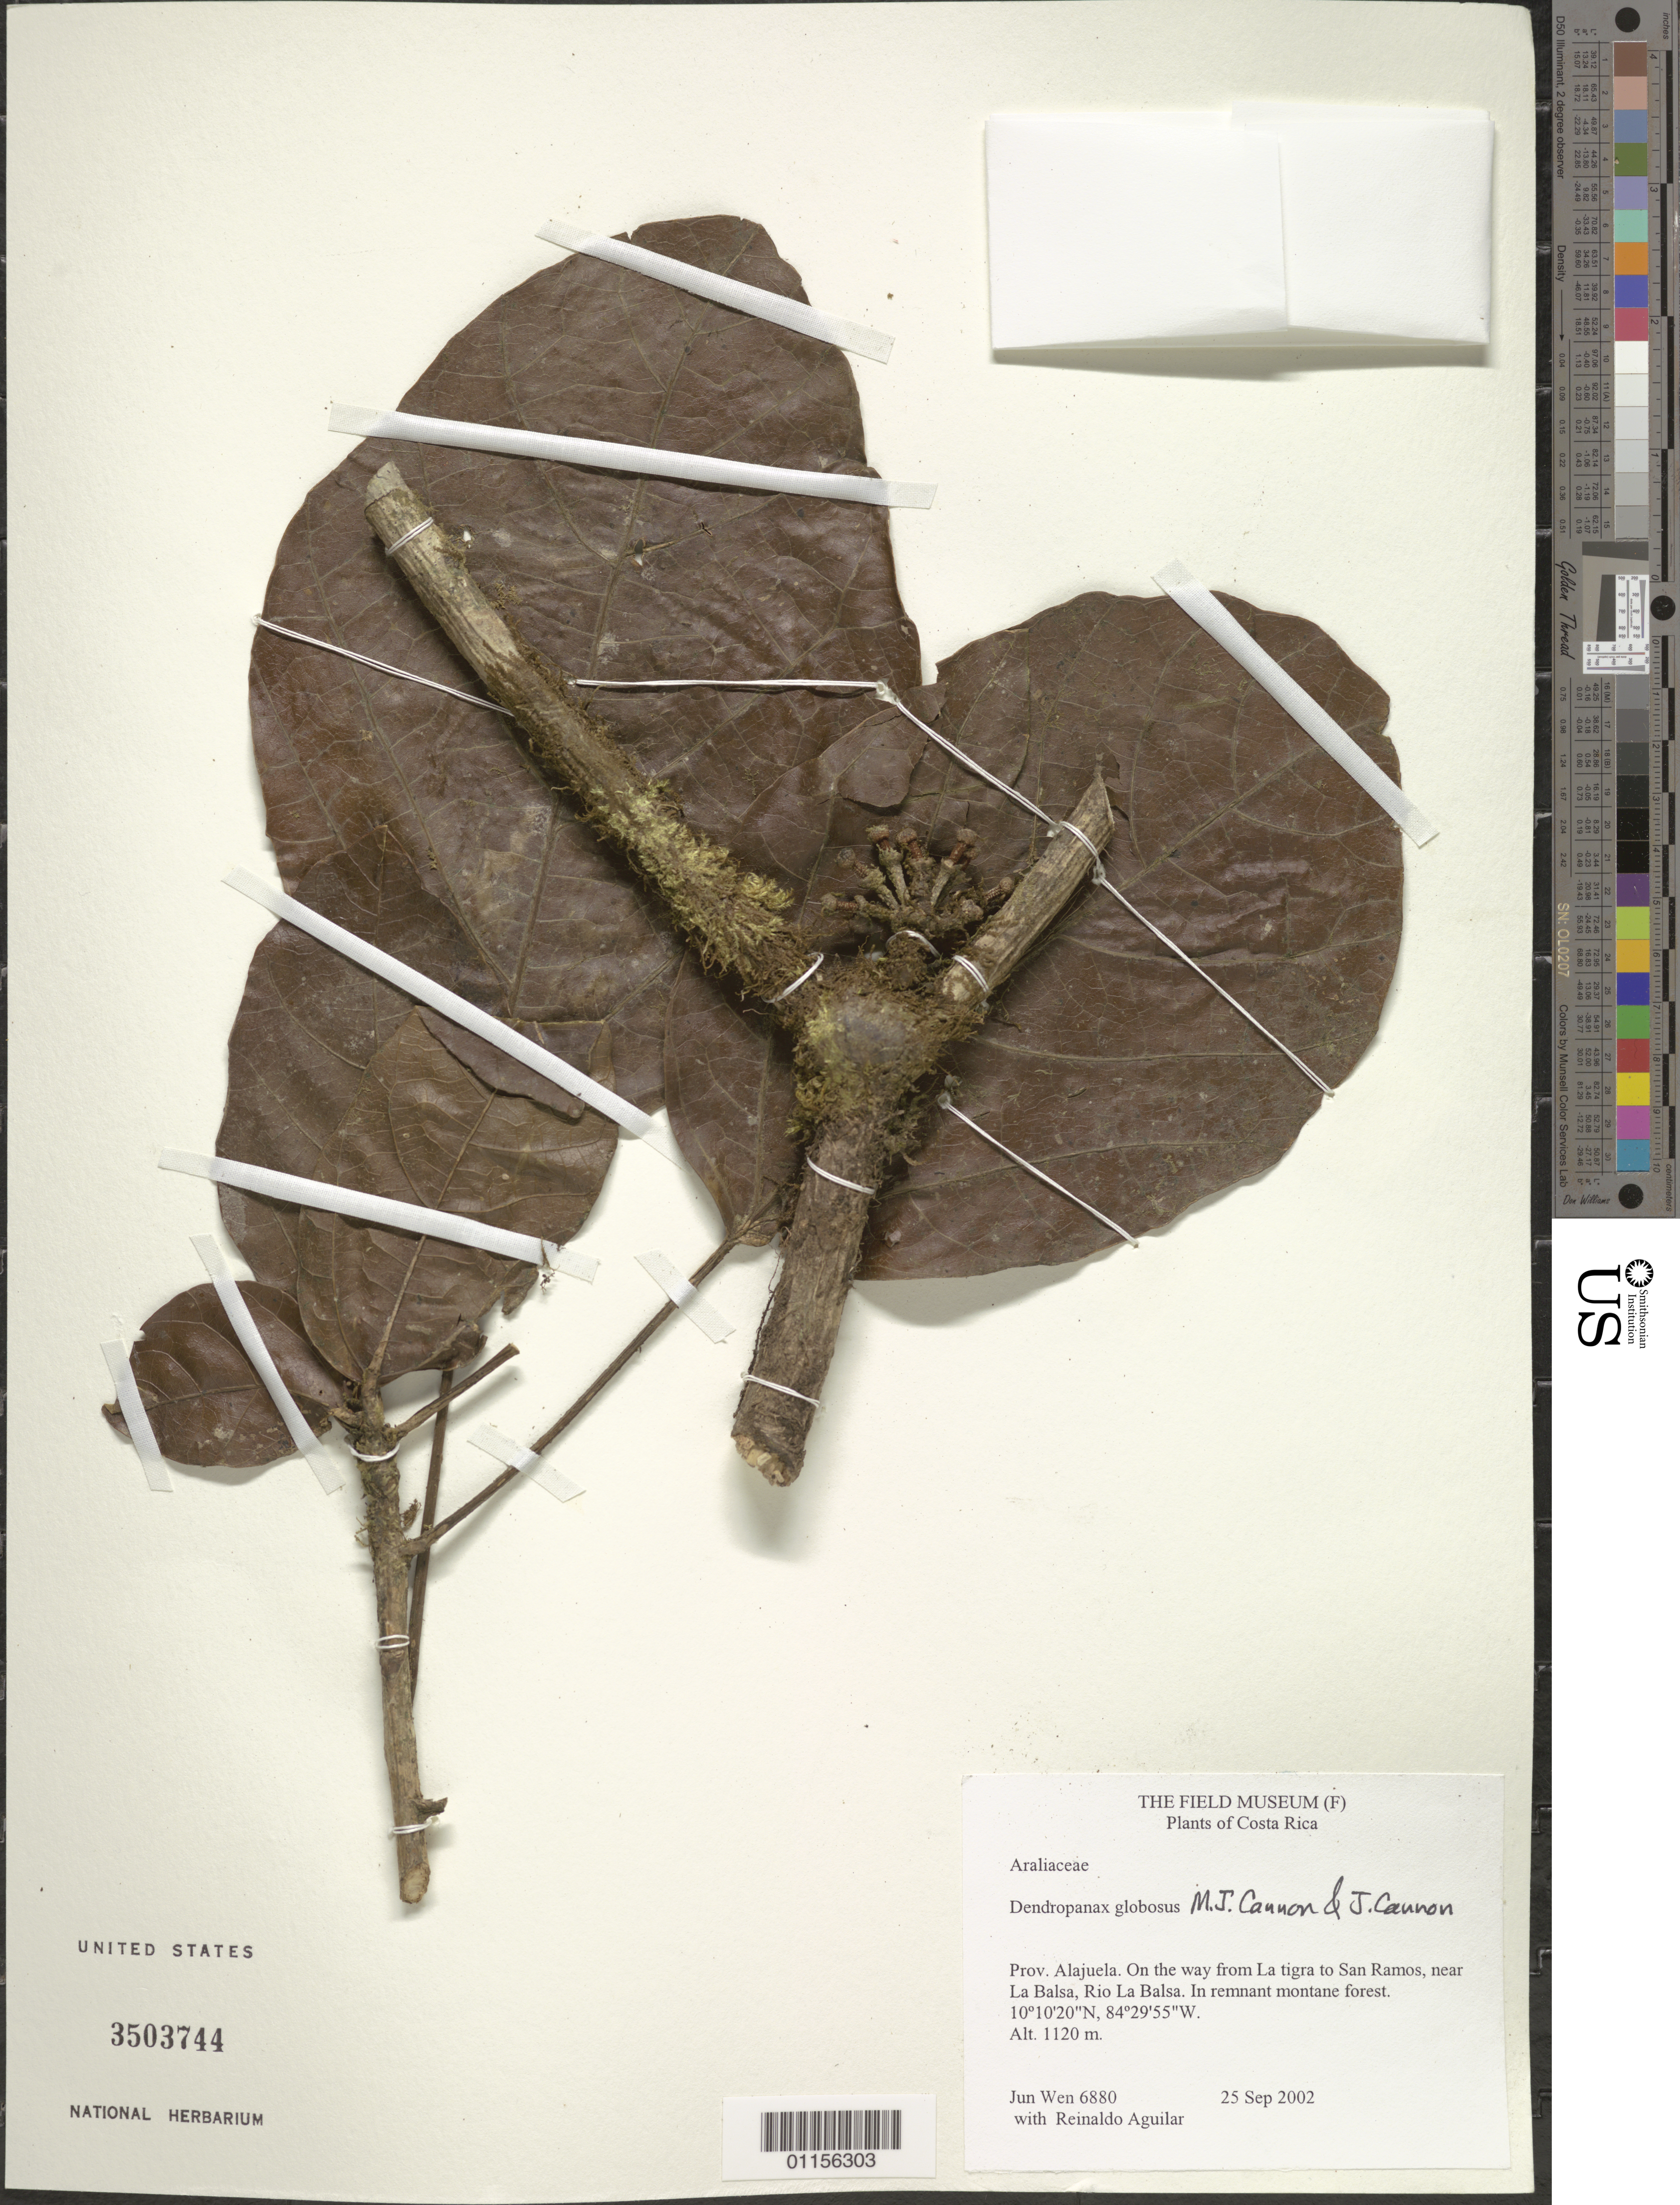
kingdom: Plantae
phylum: Tracheophyta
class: Magnoliopsida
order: Apiales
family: Araliaceae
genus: Dendropanax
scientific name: Dendropanax globosus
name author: M.J. Cannon & J. Cannon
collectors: J. Wen & R. Aguilar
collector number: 6880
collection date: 2002-09-25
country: Costa Rica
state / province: Alajuela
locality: On the way from La Tigra to San Ramos, near La Balsa.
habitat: In remnant montane forest.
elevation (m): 1120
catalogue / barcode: US 3503744